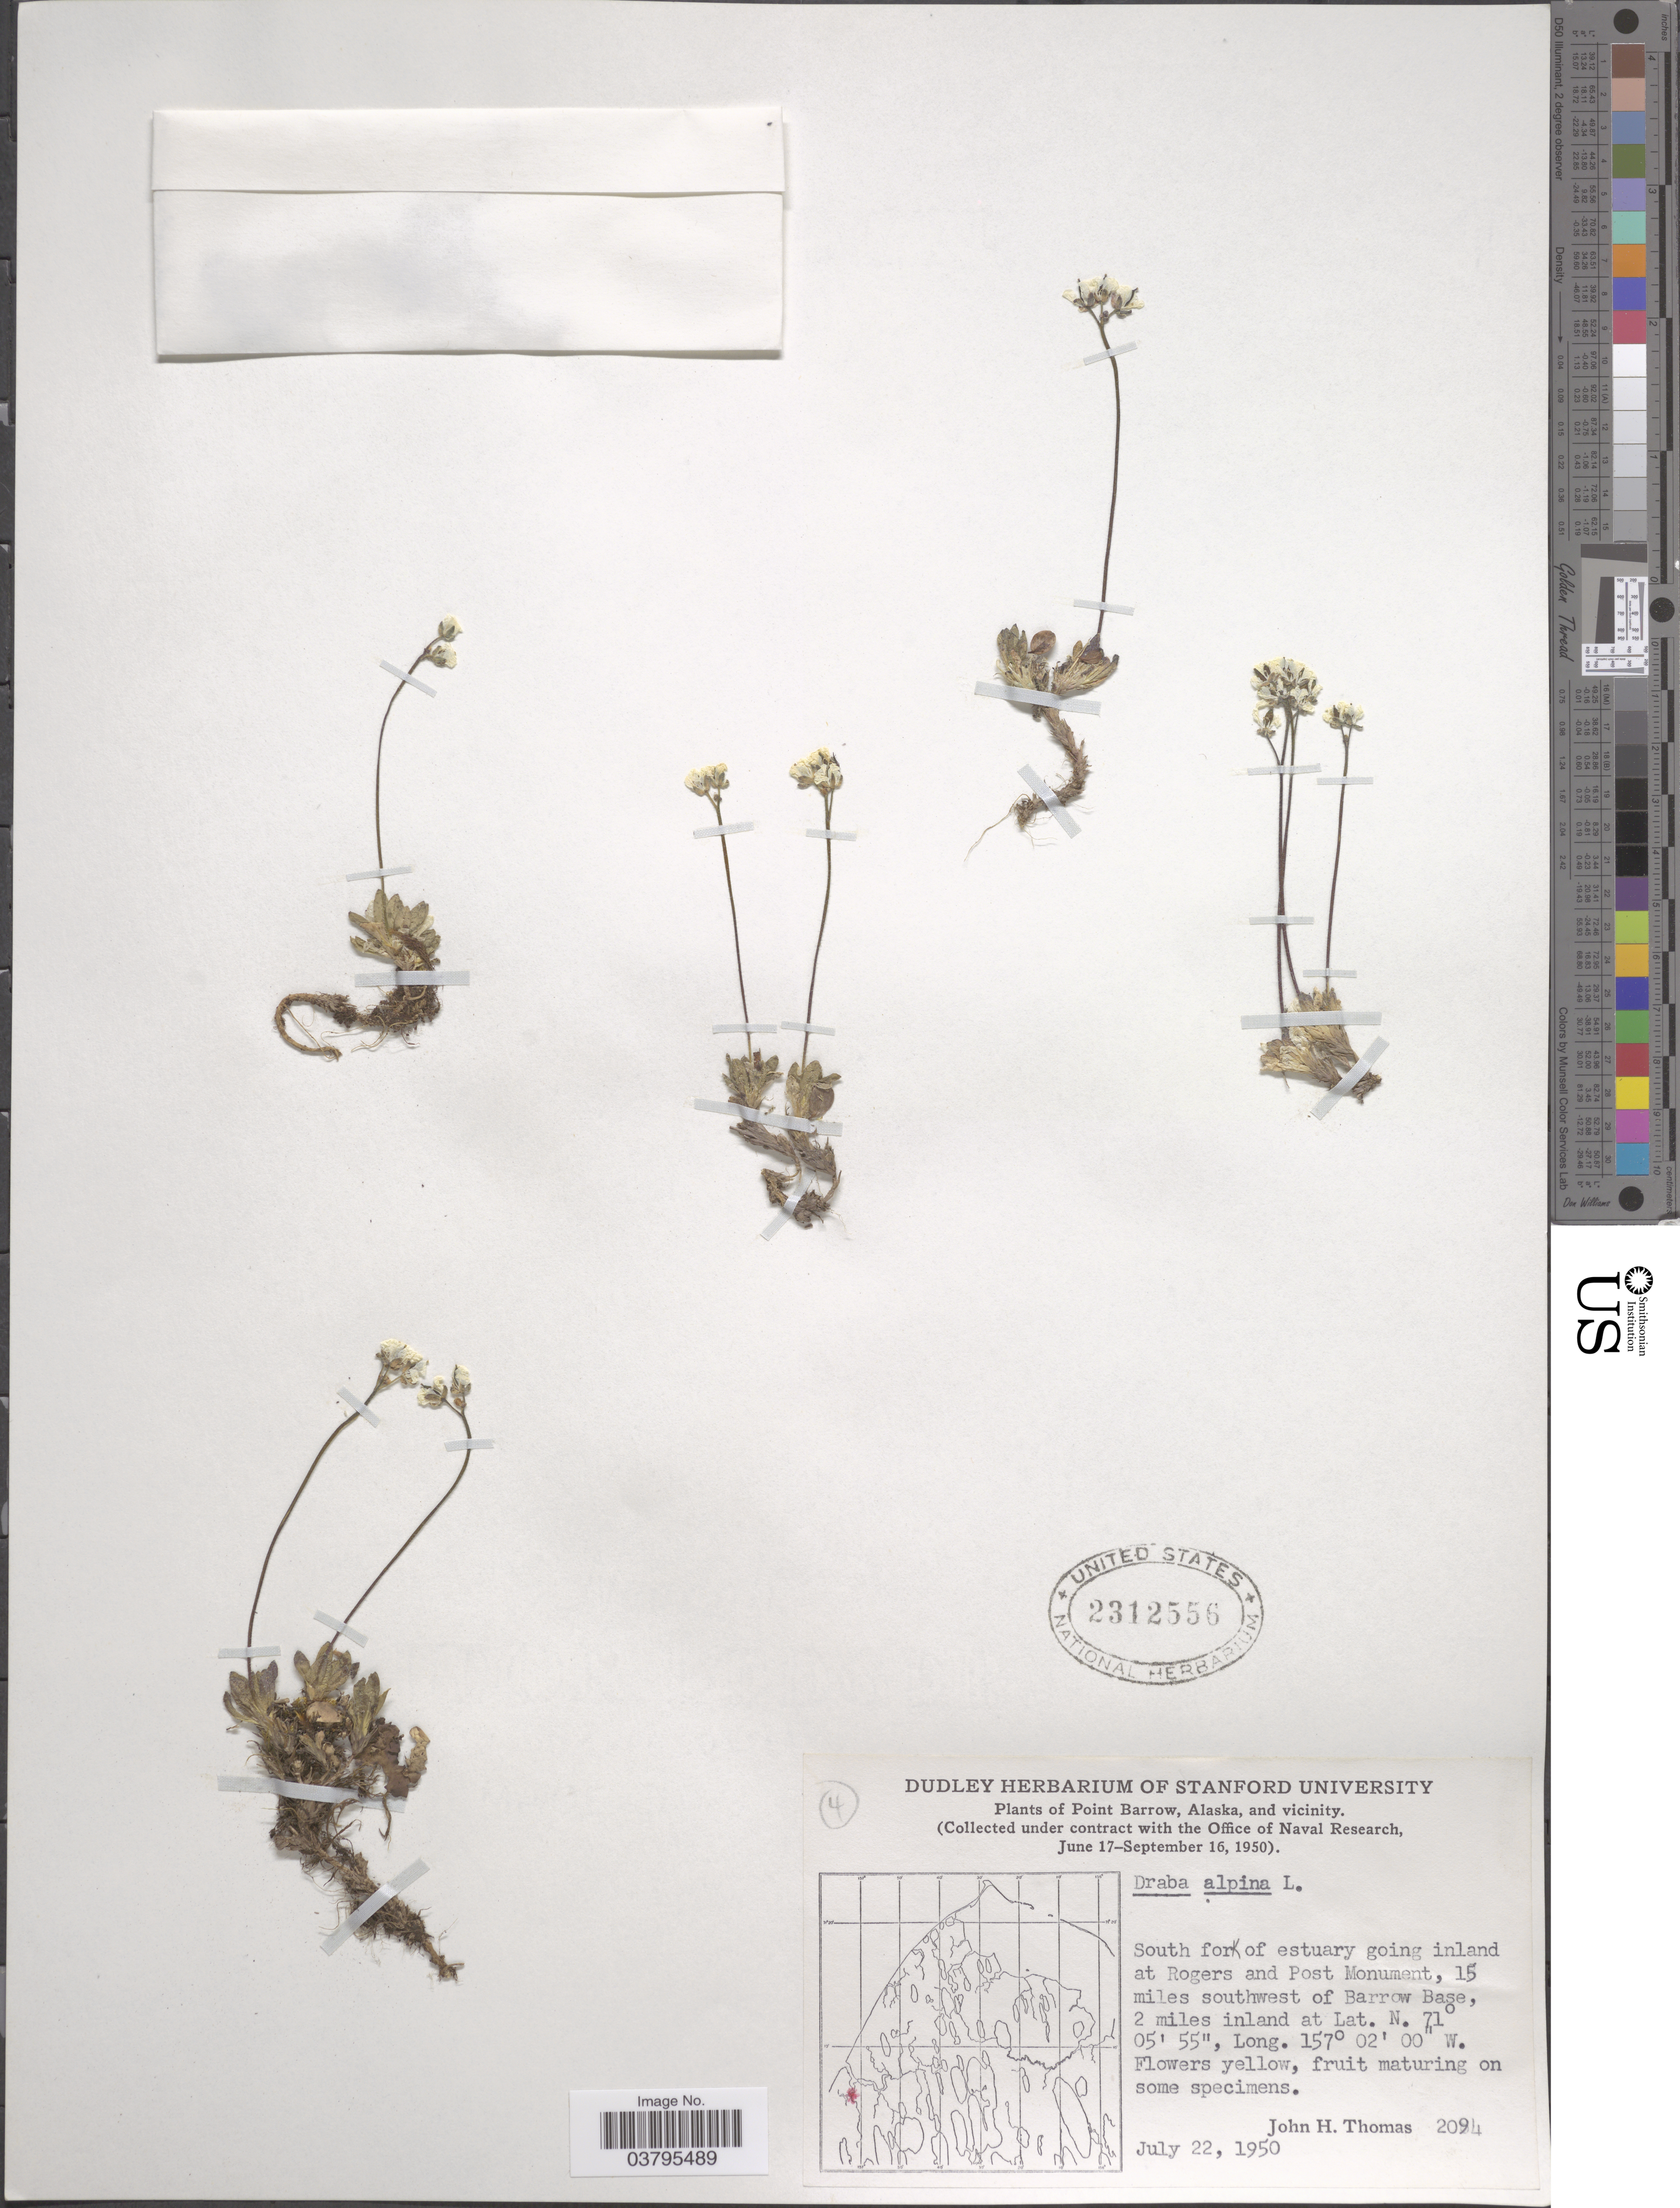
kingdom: Plantae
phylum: Tracheophyta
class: Magnoliopsida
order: Brassicales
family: Brassicaceae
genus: Draba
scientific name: Draba alpina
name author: L.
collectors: J. H. Thomas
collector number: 2094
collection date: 1950-07-22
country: United States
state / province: Alaska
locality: Point Barrow, Alaska, and vicinity. South fork of estuary going inland at Rogers and Post Monument, 15 miles southwest of Barrow Base, 2 miles inland.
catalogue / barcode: US 2312556